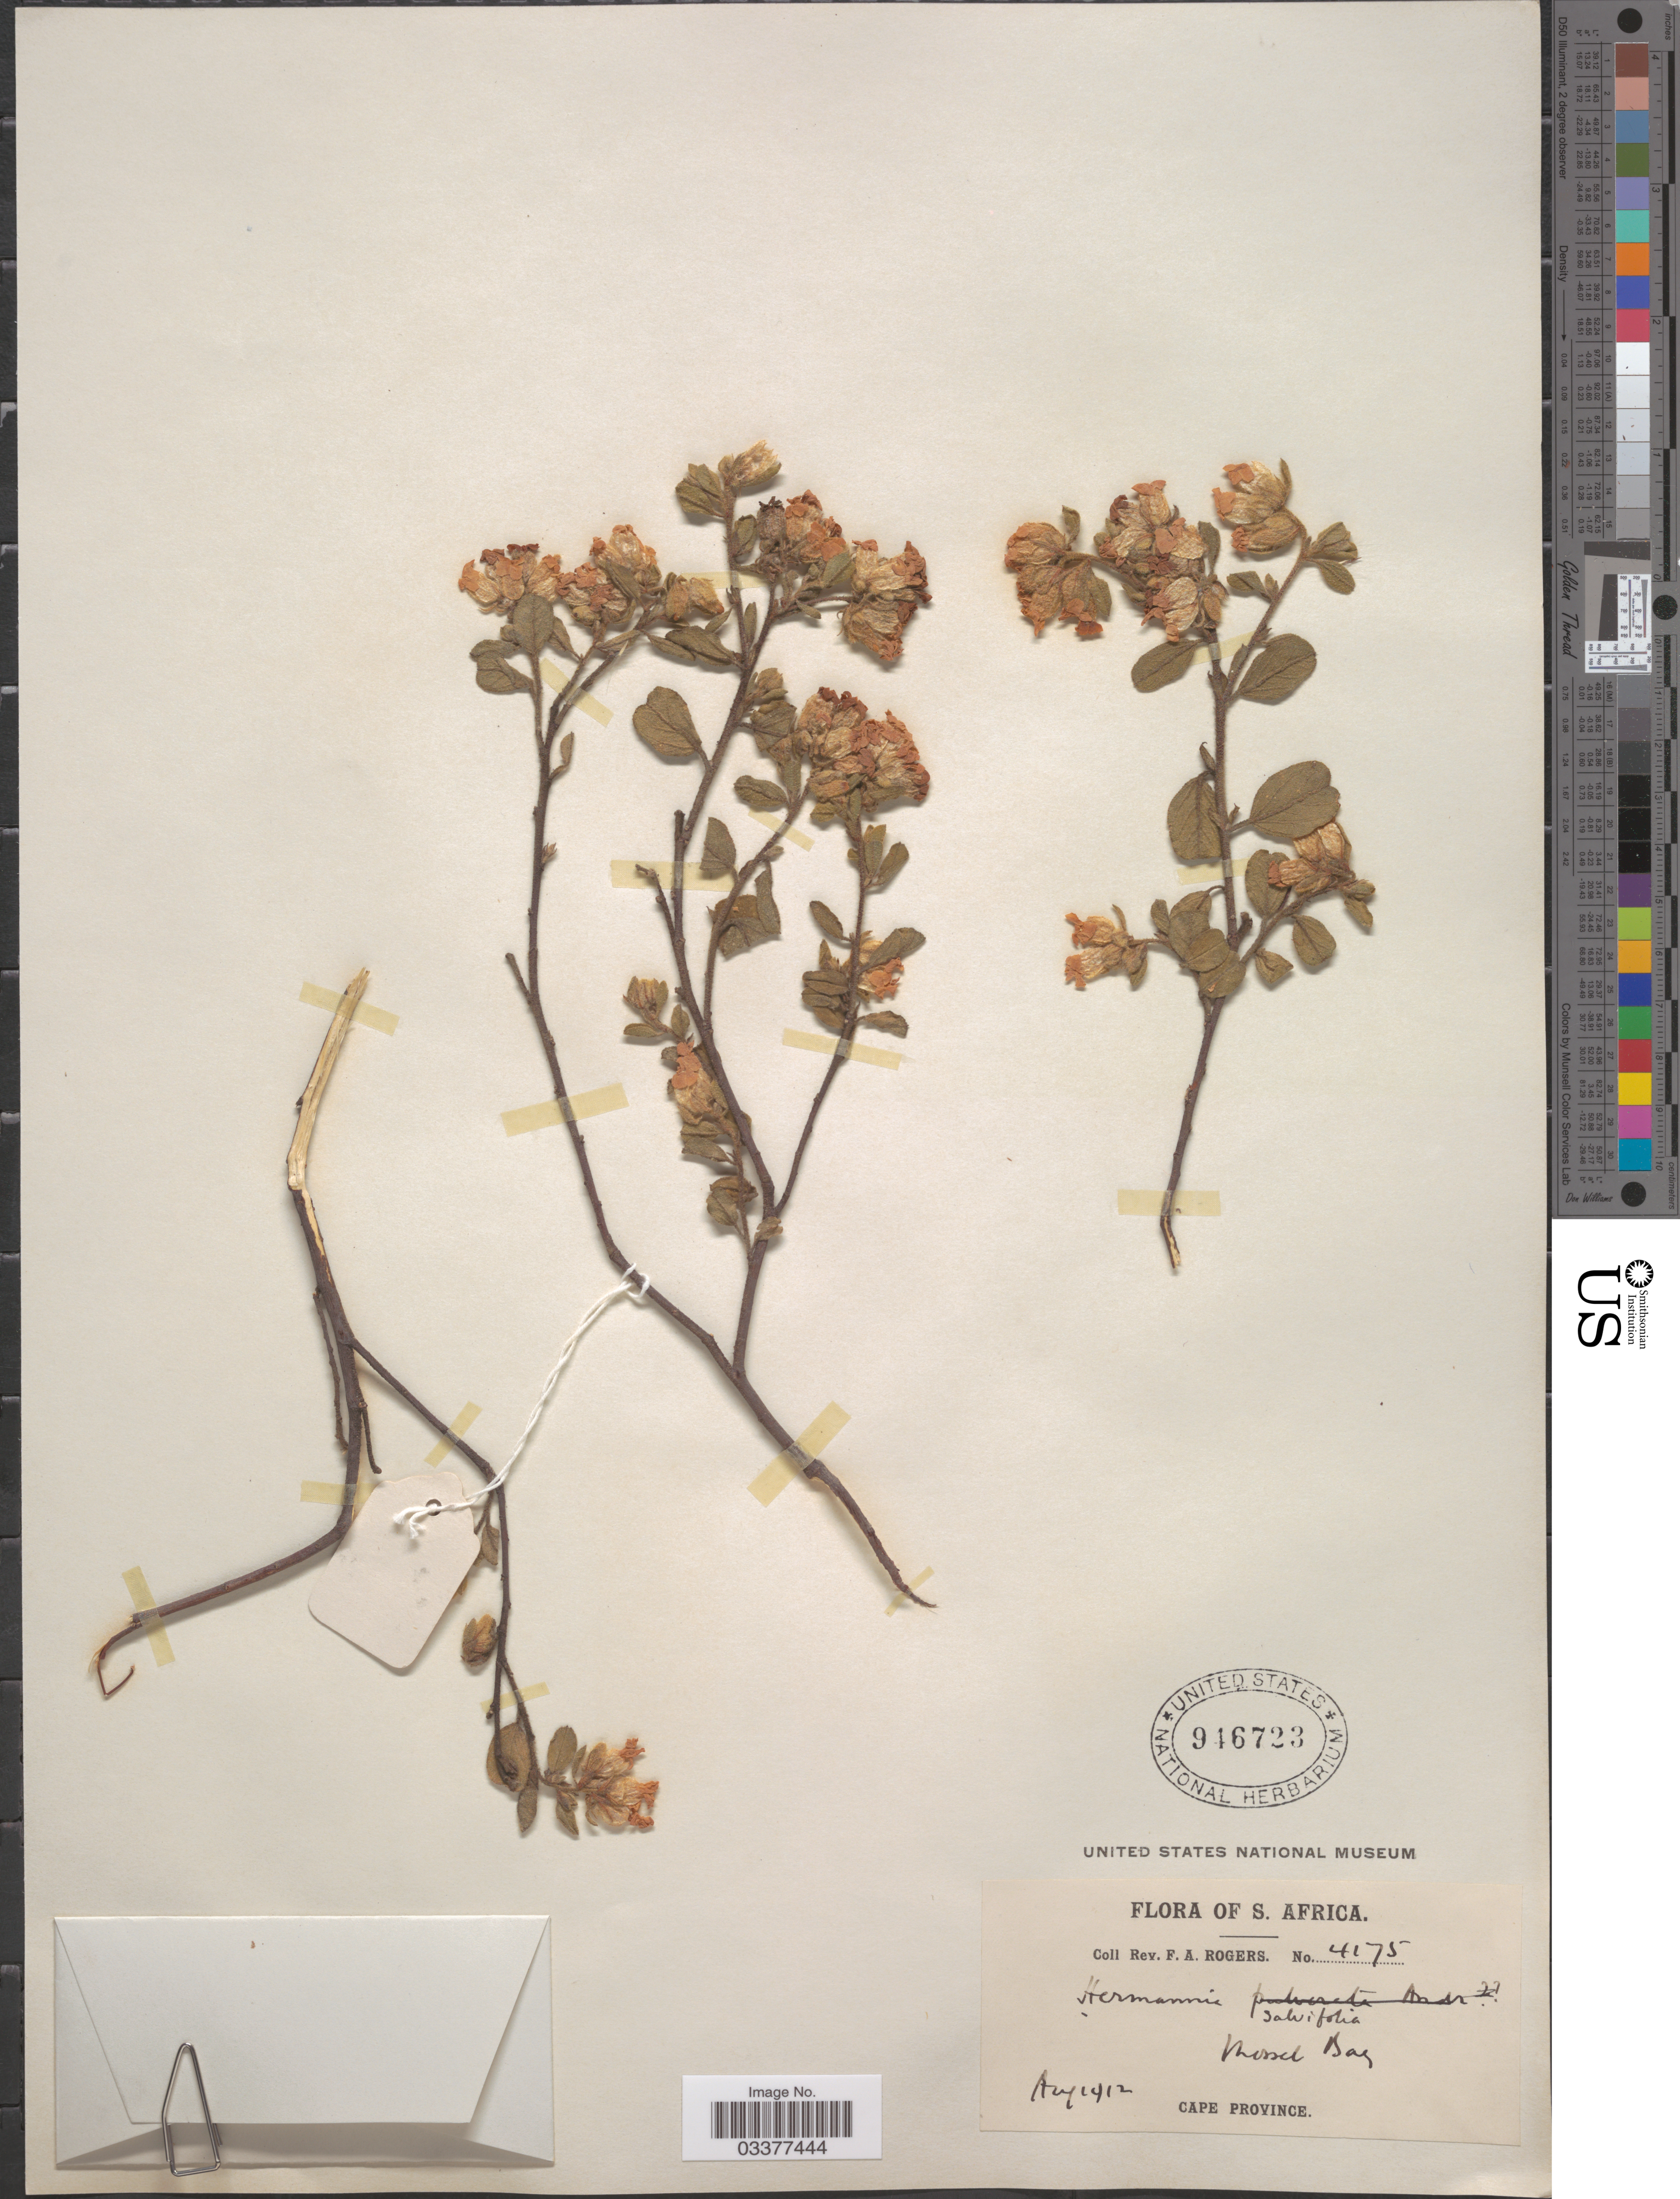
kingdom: Plantae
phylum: Tracheophyta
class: Magnoliopsida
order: Malvales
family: Malvaceae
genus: Hermannia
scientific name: Hermannia salviifolia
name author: L. f.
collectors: F. A. Rogers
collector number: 4175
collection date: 1912-08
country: South Africa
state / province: Western Cape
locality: Mossel Bay. S. Africa.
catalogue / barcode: US 946723